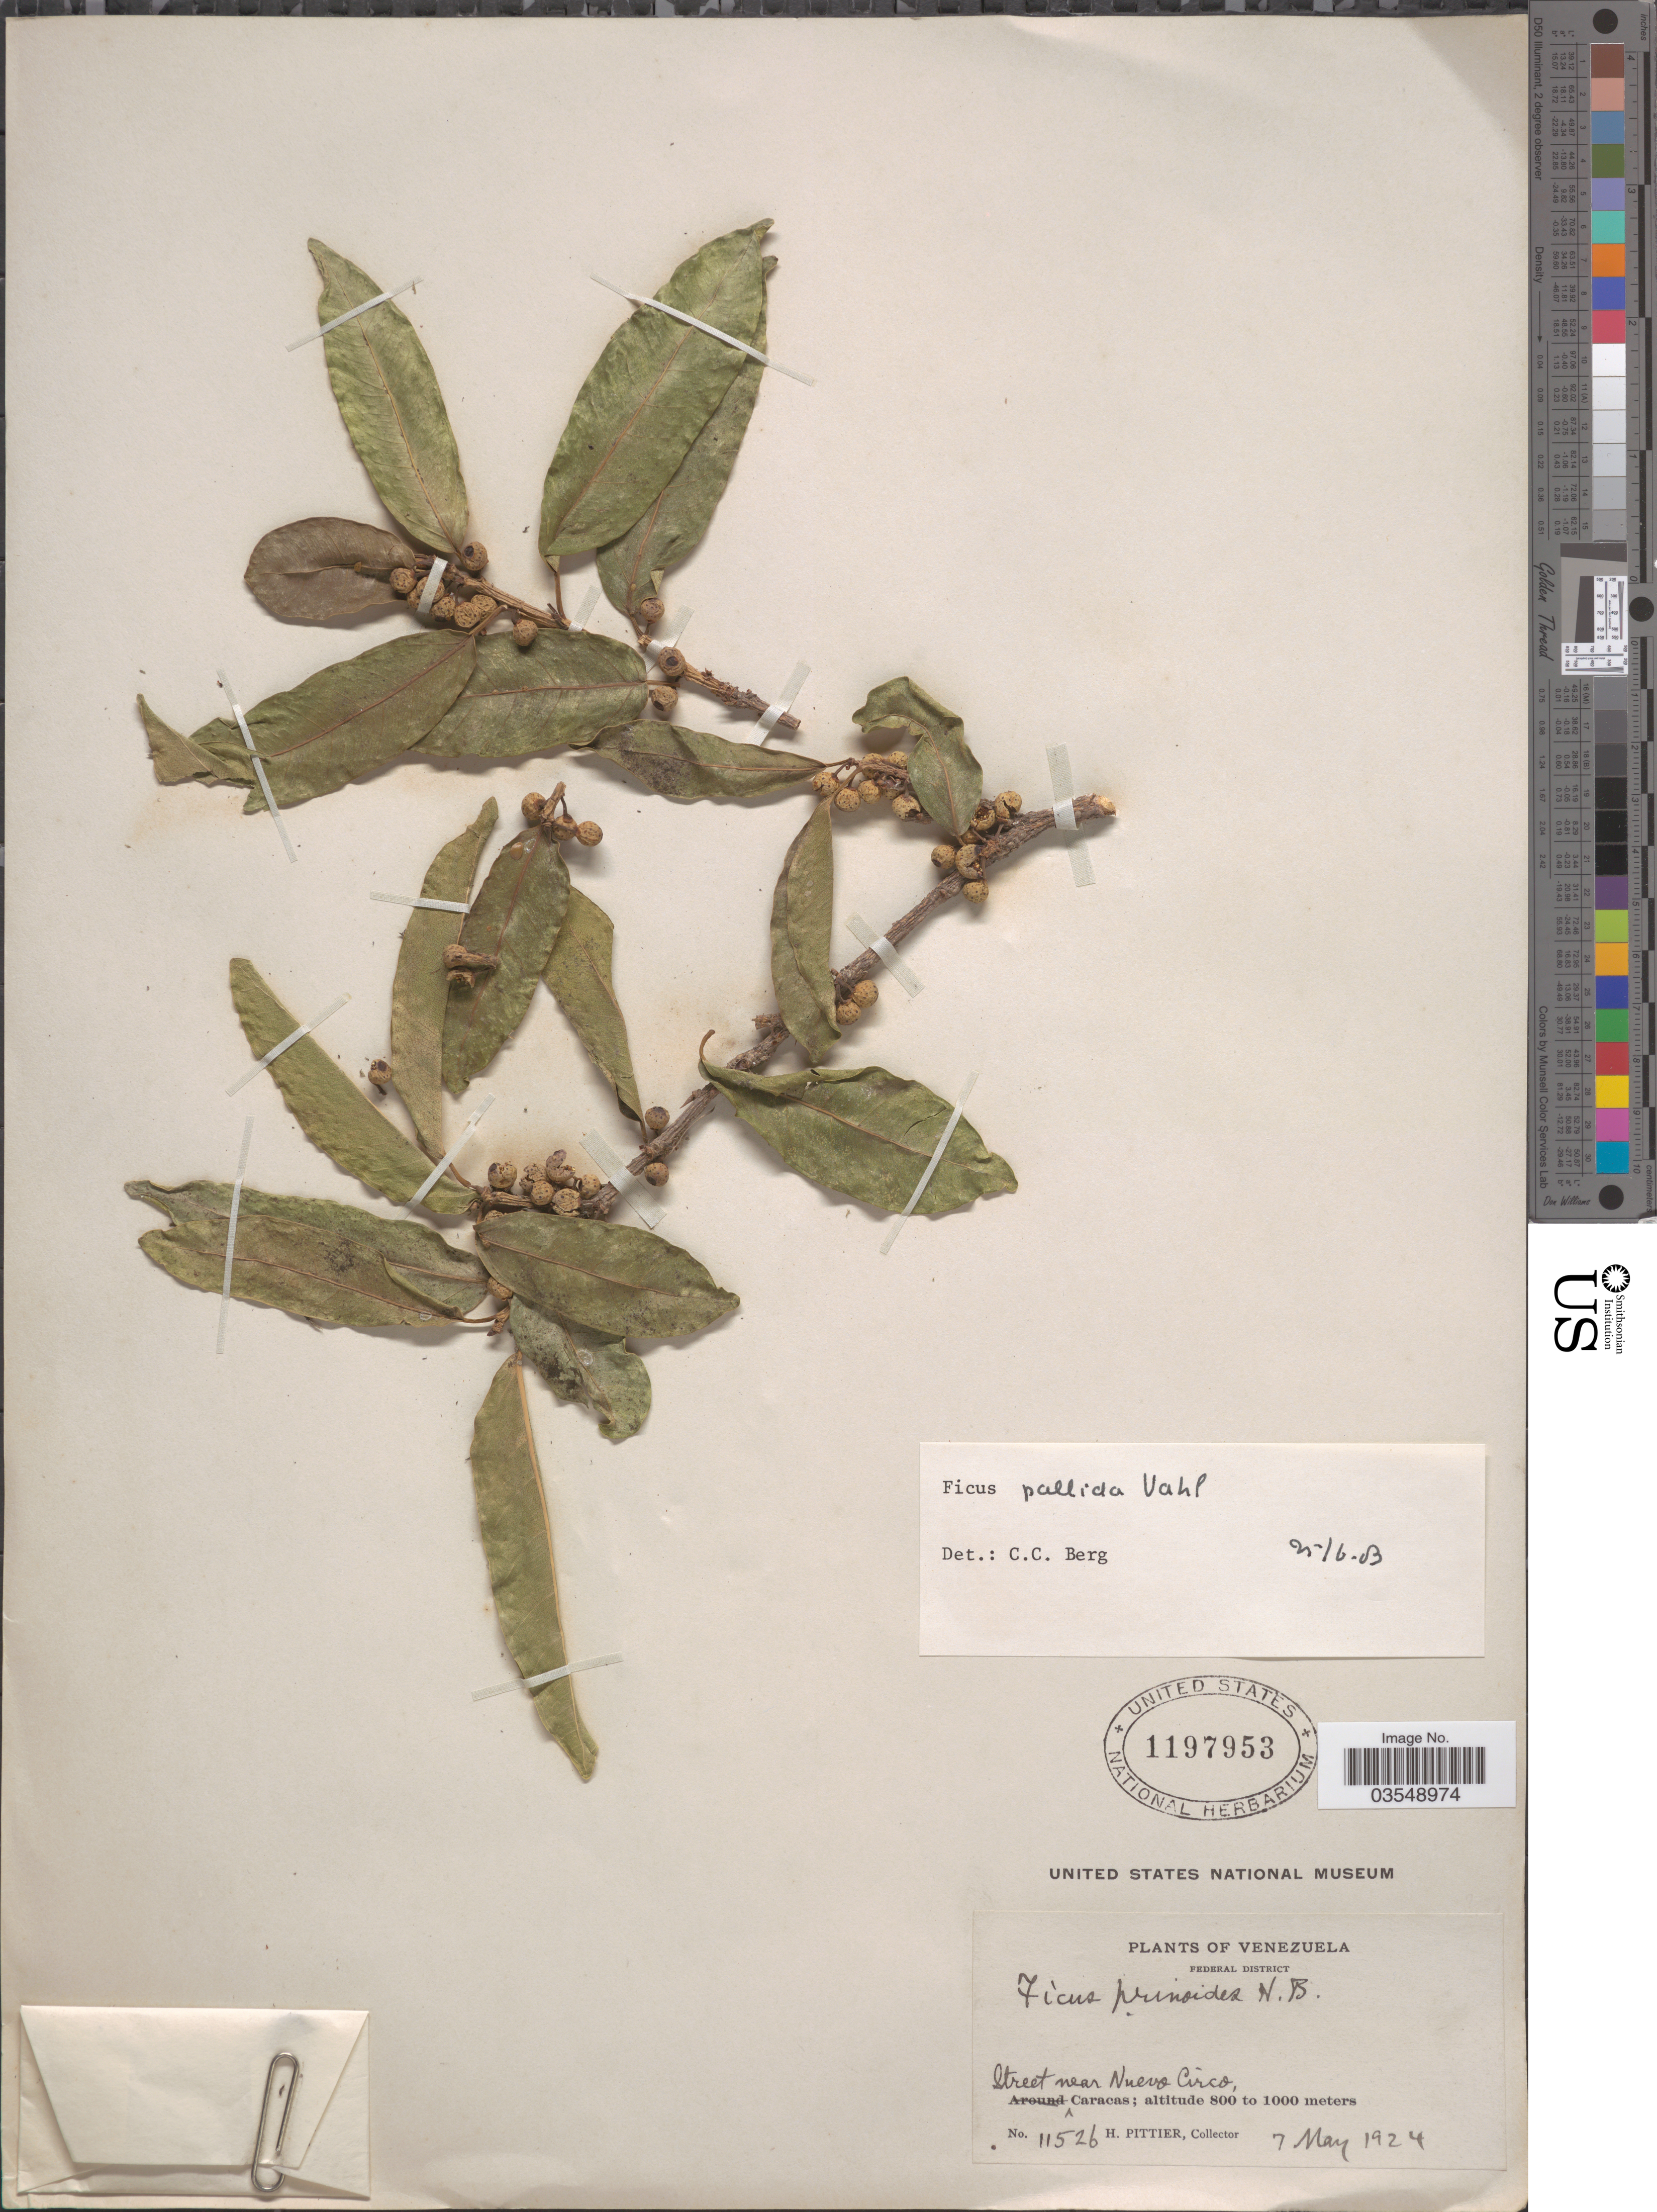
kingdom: Plantae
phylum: Tracheophyta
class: Magnoliopsida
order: Rosales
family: Moraceae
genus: Ficus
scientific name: Ficus pertusa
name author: L. f.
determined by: Cardoso Pederneiras, L.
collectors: H. F. Pittier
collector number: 11526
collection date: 1924-05-07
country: Venezuela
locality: Federal District. Street near Nuevo Circo, Caracas.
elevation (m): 800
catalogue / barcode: US 1197953